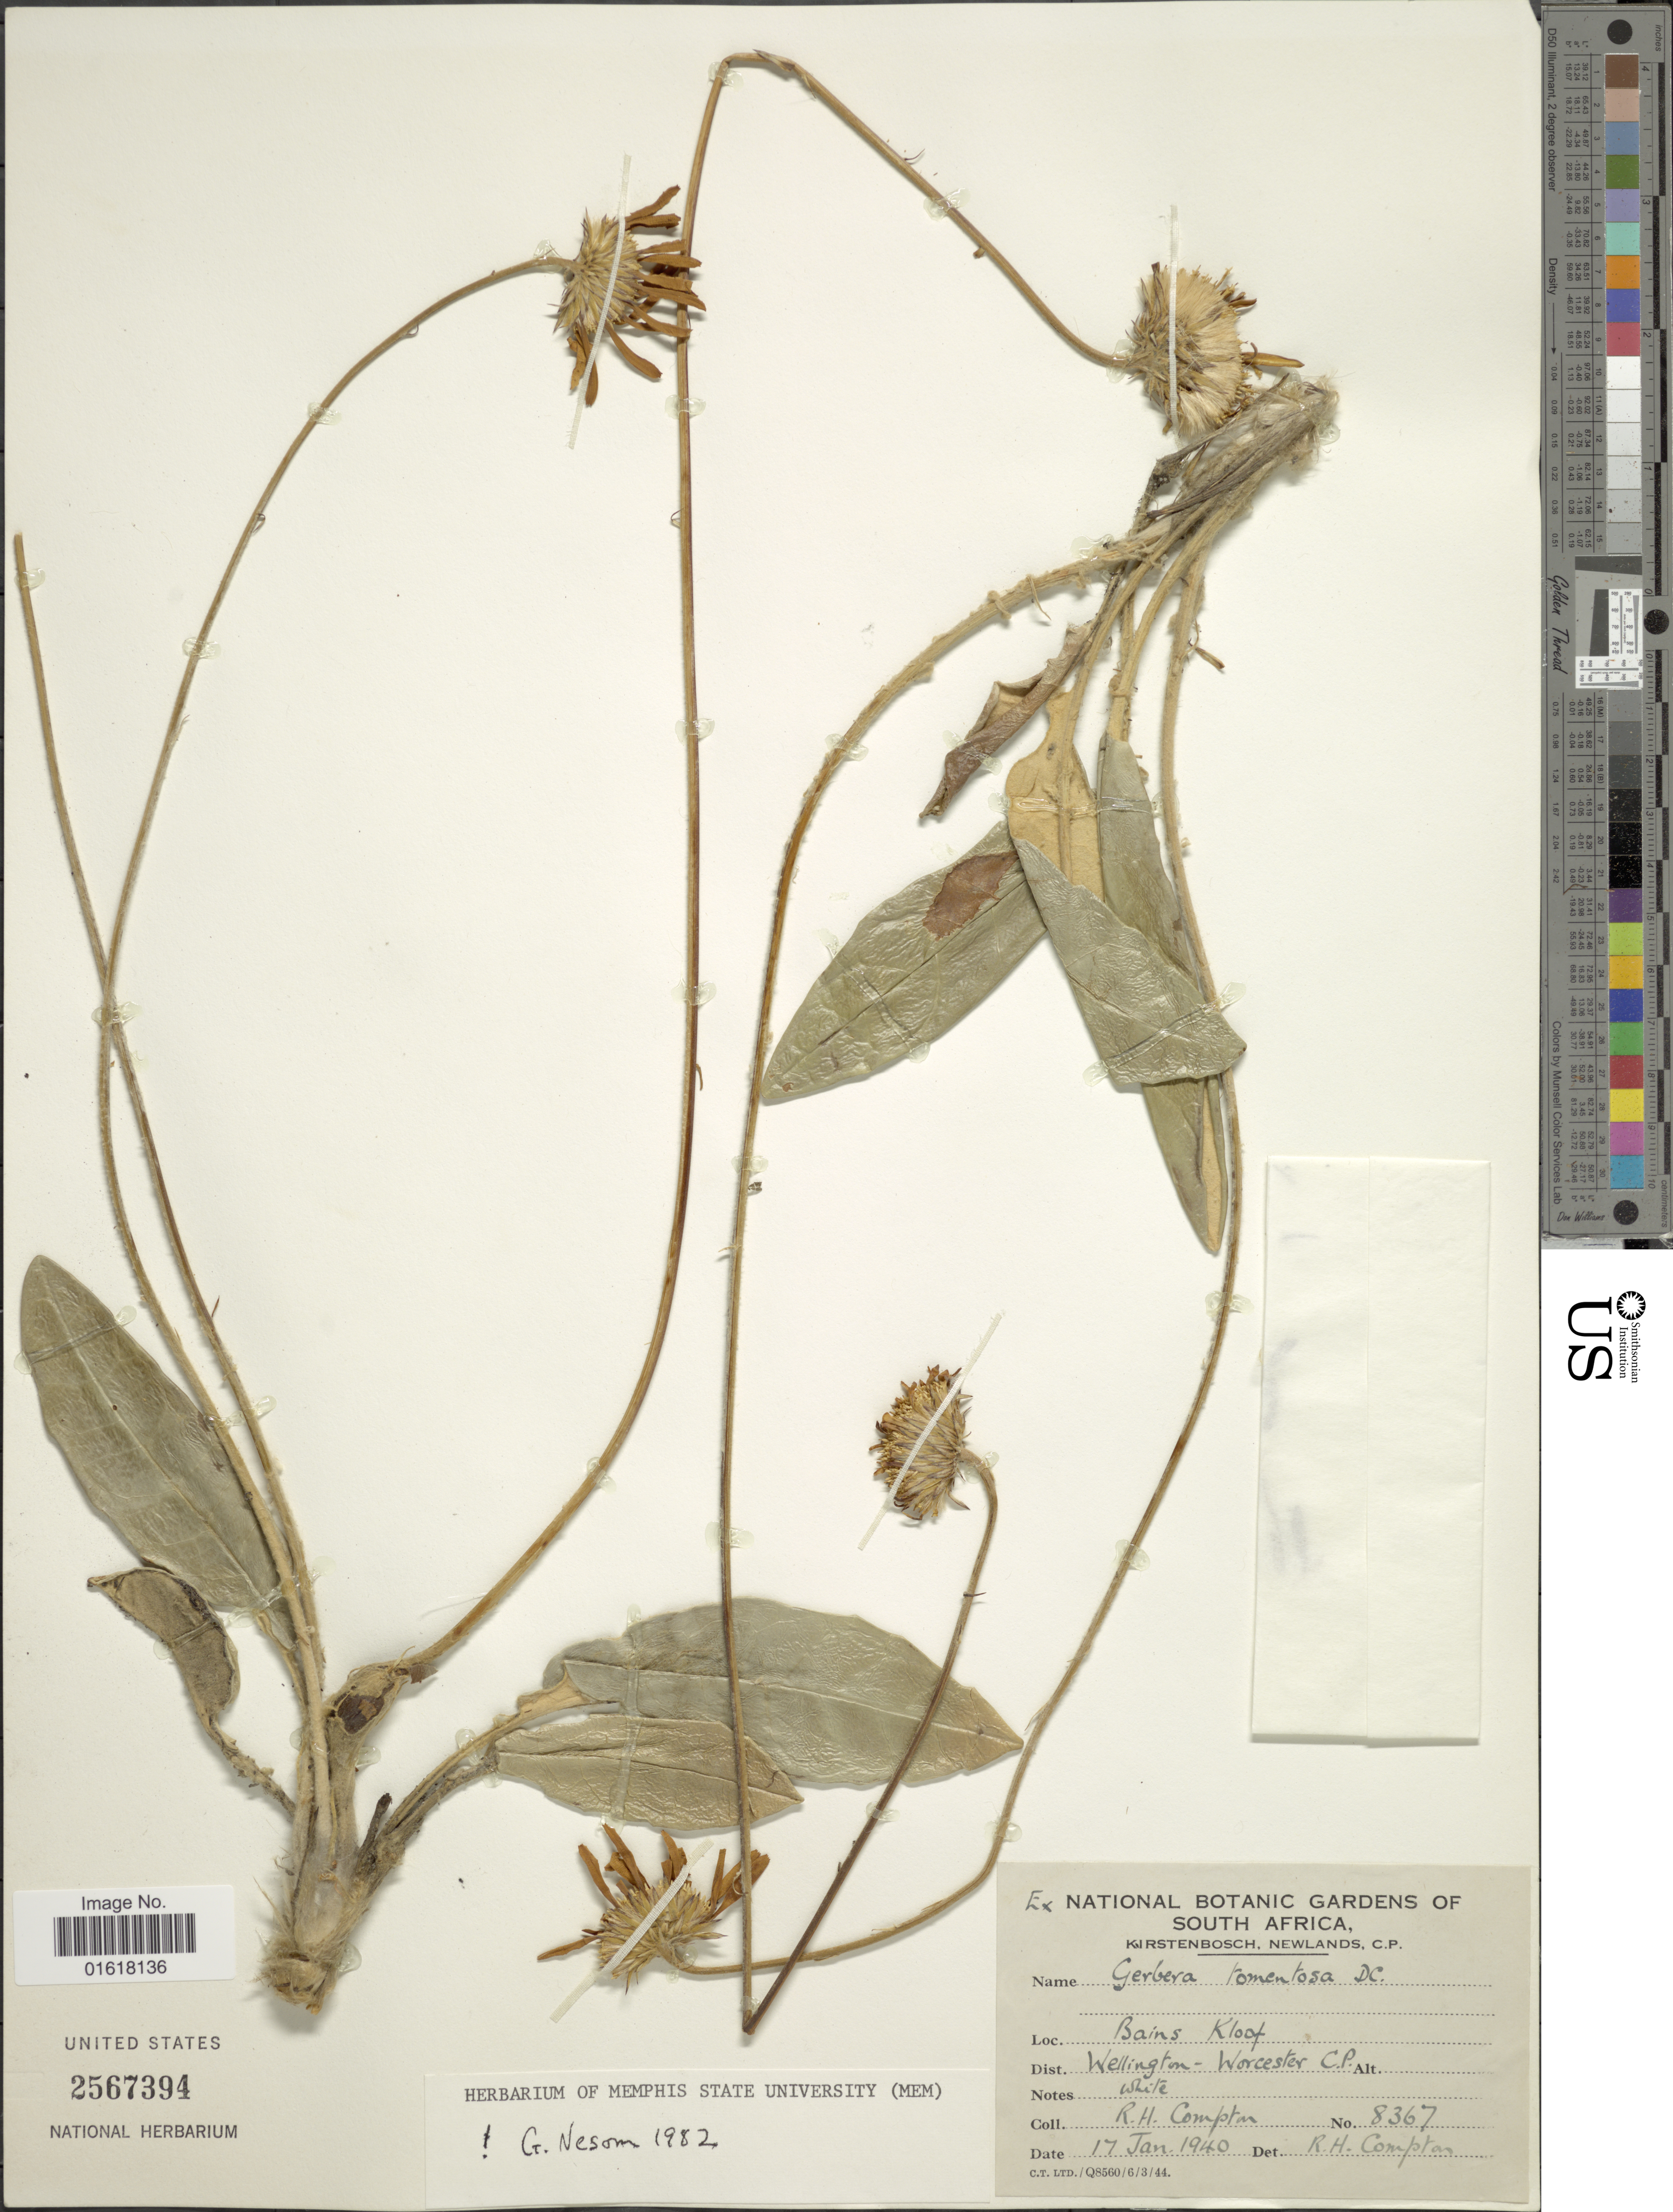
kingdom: Plantae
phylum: Tracheophyta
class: Magnoliopsida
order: Asterales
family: Asteraceae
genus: Gerbera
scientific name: Gerbera tomentosa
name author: DC.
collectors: R. H. Compton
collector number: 8367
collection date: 1940-01-17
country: South Africa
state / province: Western Cape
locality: Bains Kloof. Dist. Wellington - Worcester C.P.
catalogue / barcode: US 2567394